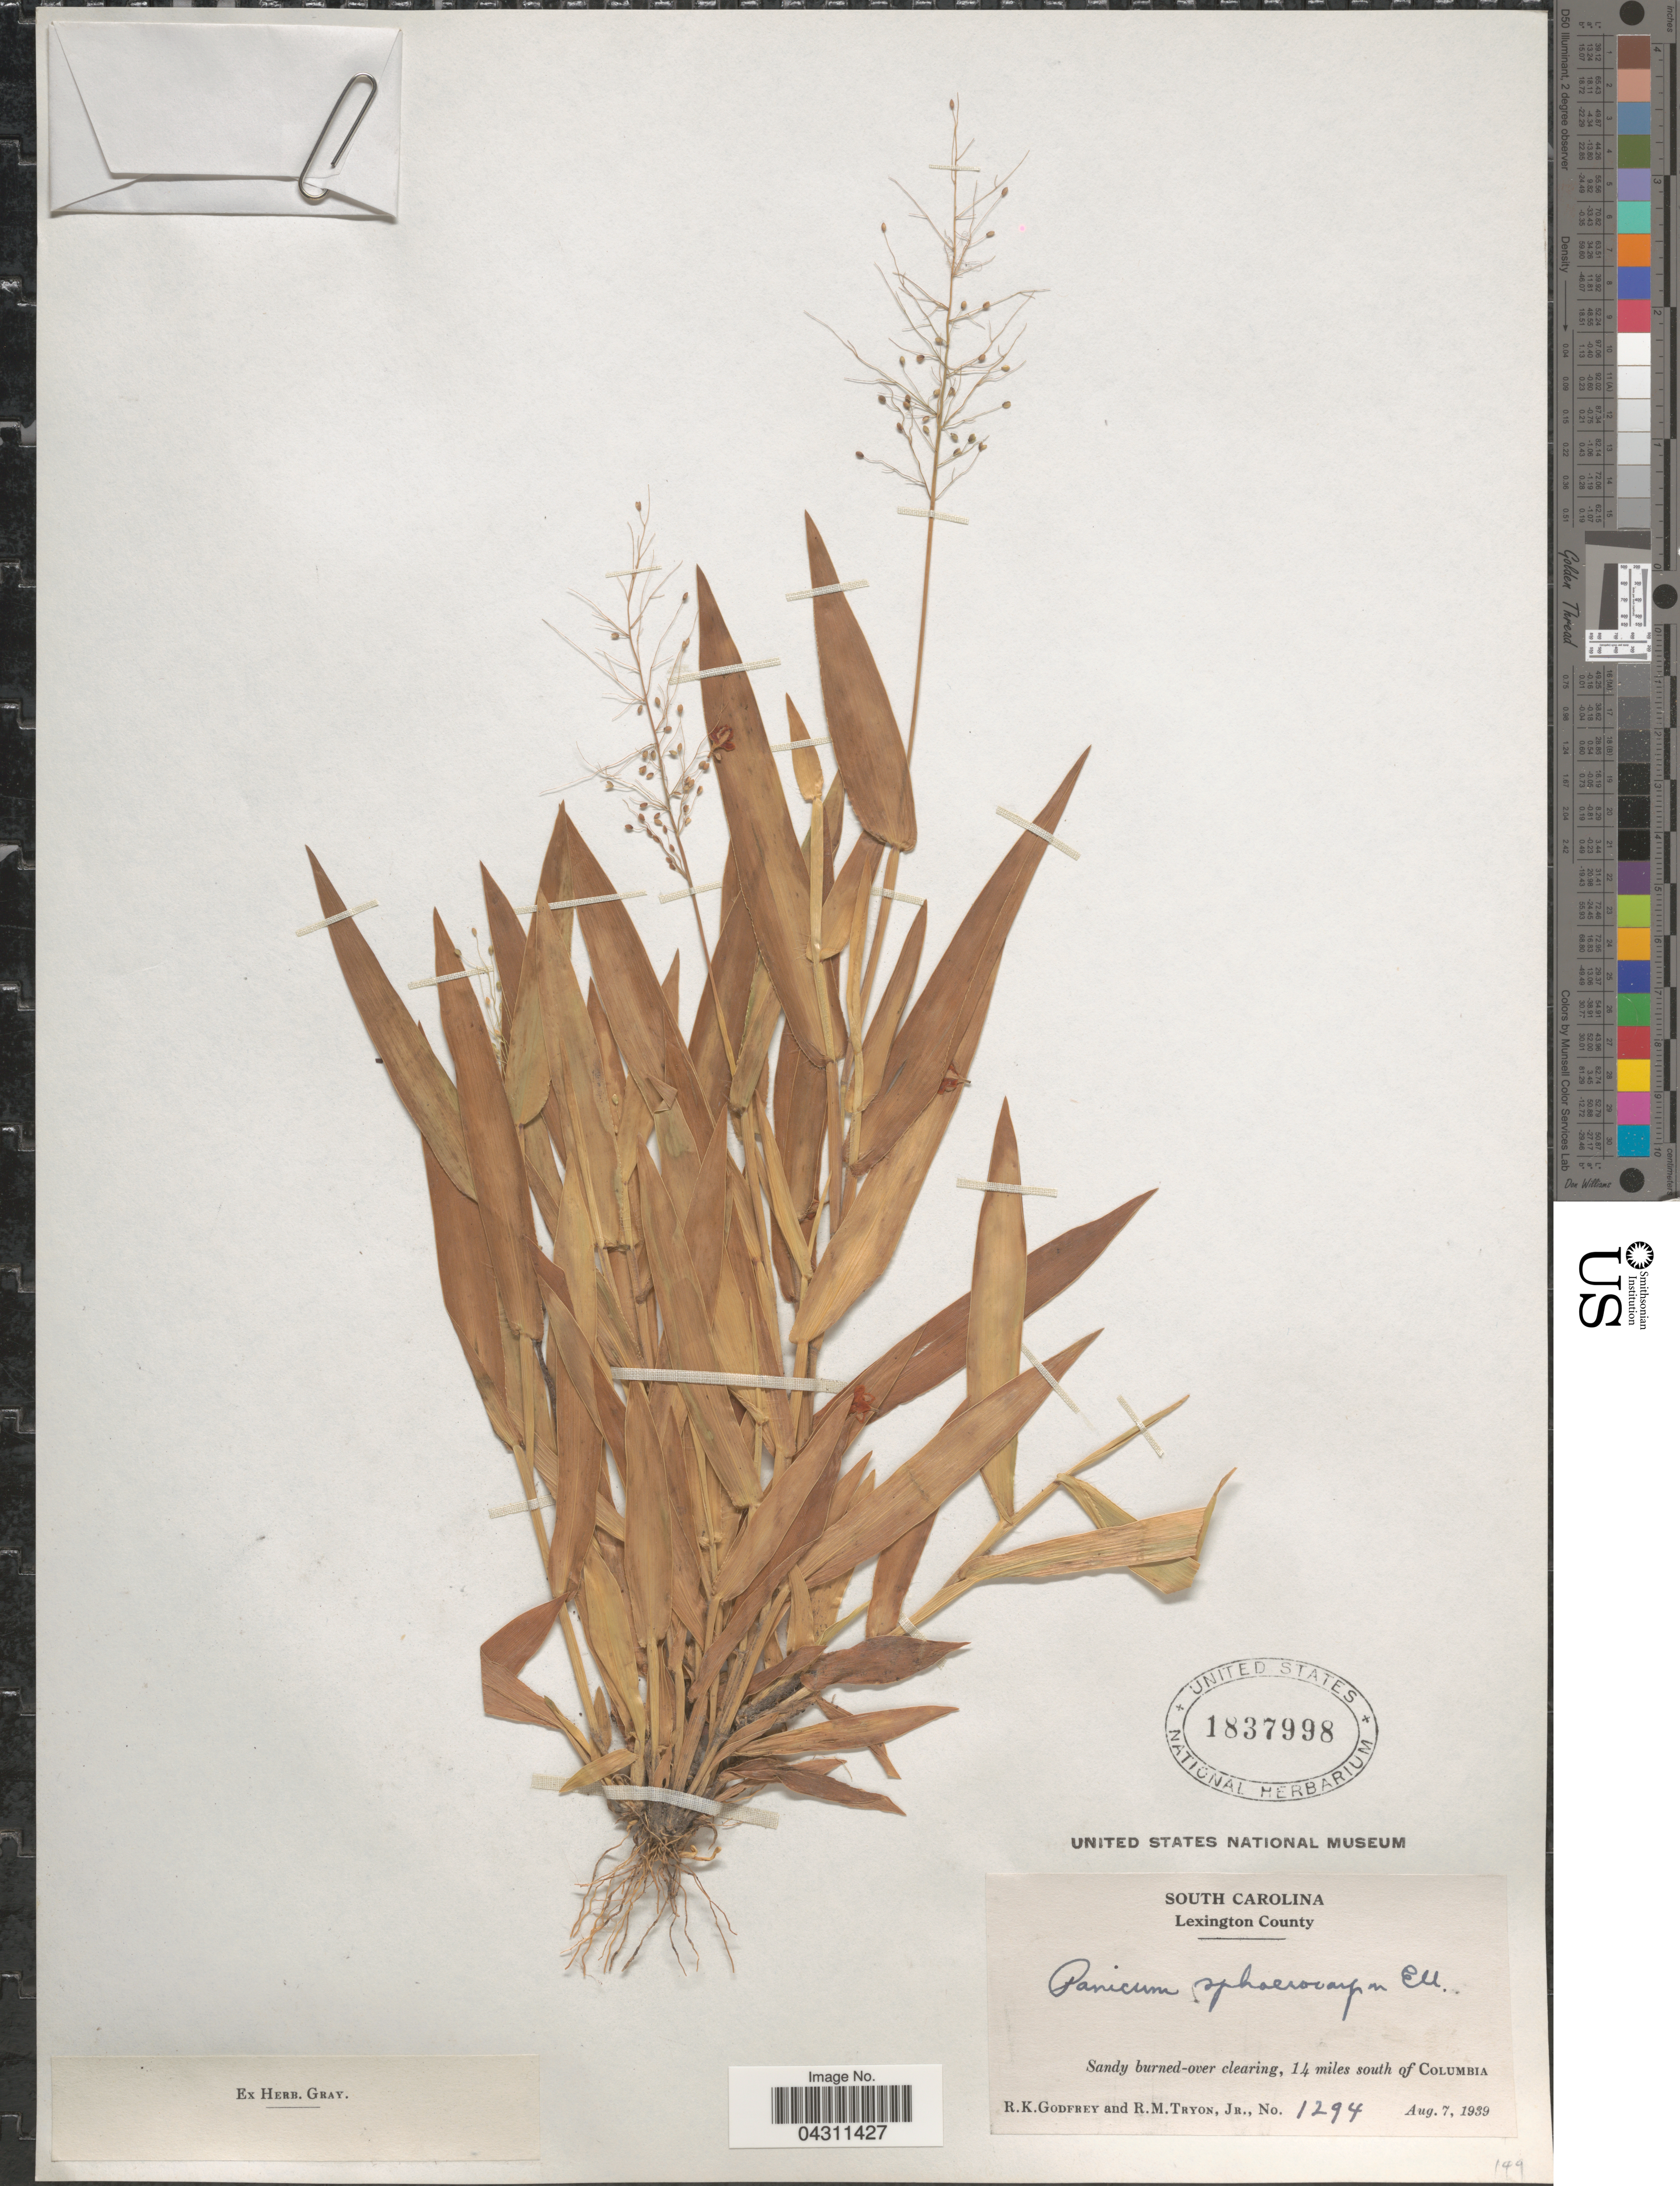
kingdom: Plantae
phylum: Tracheophyta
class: Liliopsida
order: Poales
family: Poaceae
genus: Dichanthelium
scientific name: Dichanthelium sphaerocarpon var. sphaerocarpon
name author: (Elliott) Gould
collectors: R. K. Godfrey & R. Tryon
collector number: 1294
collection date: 1939-08-07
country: United States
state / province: South Carolina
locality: Lexington County. Sandy burned-over clearing, 14 miles south of Columbia.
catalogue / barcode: US 1837998